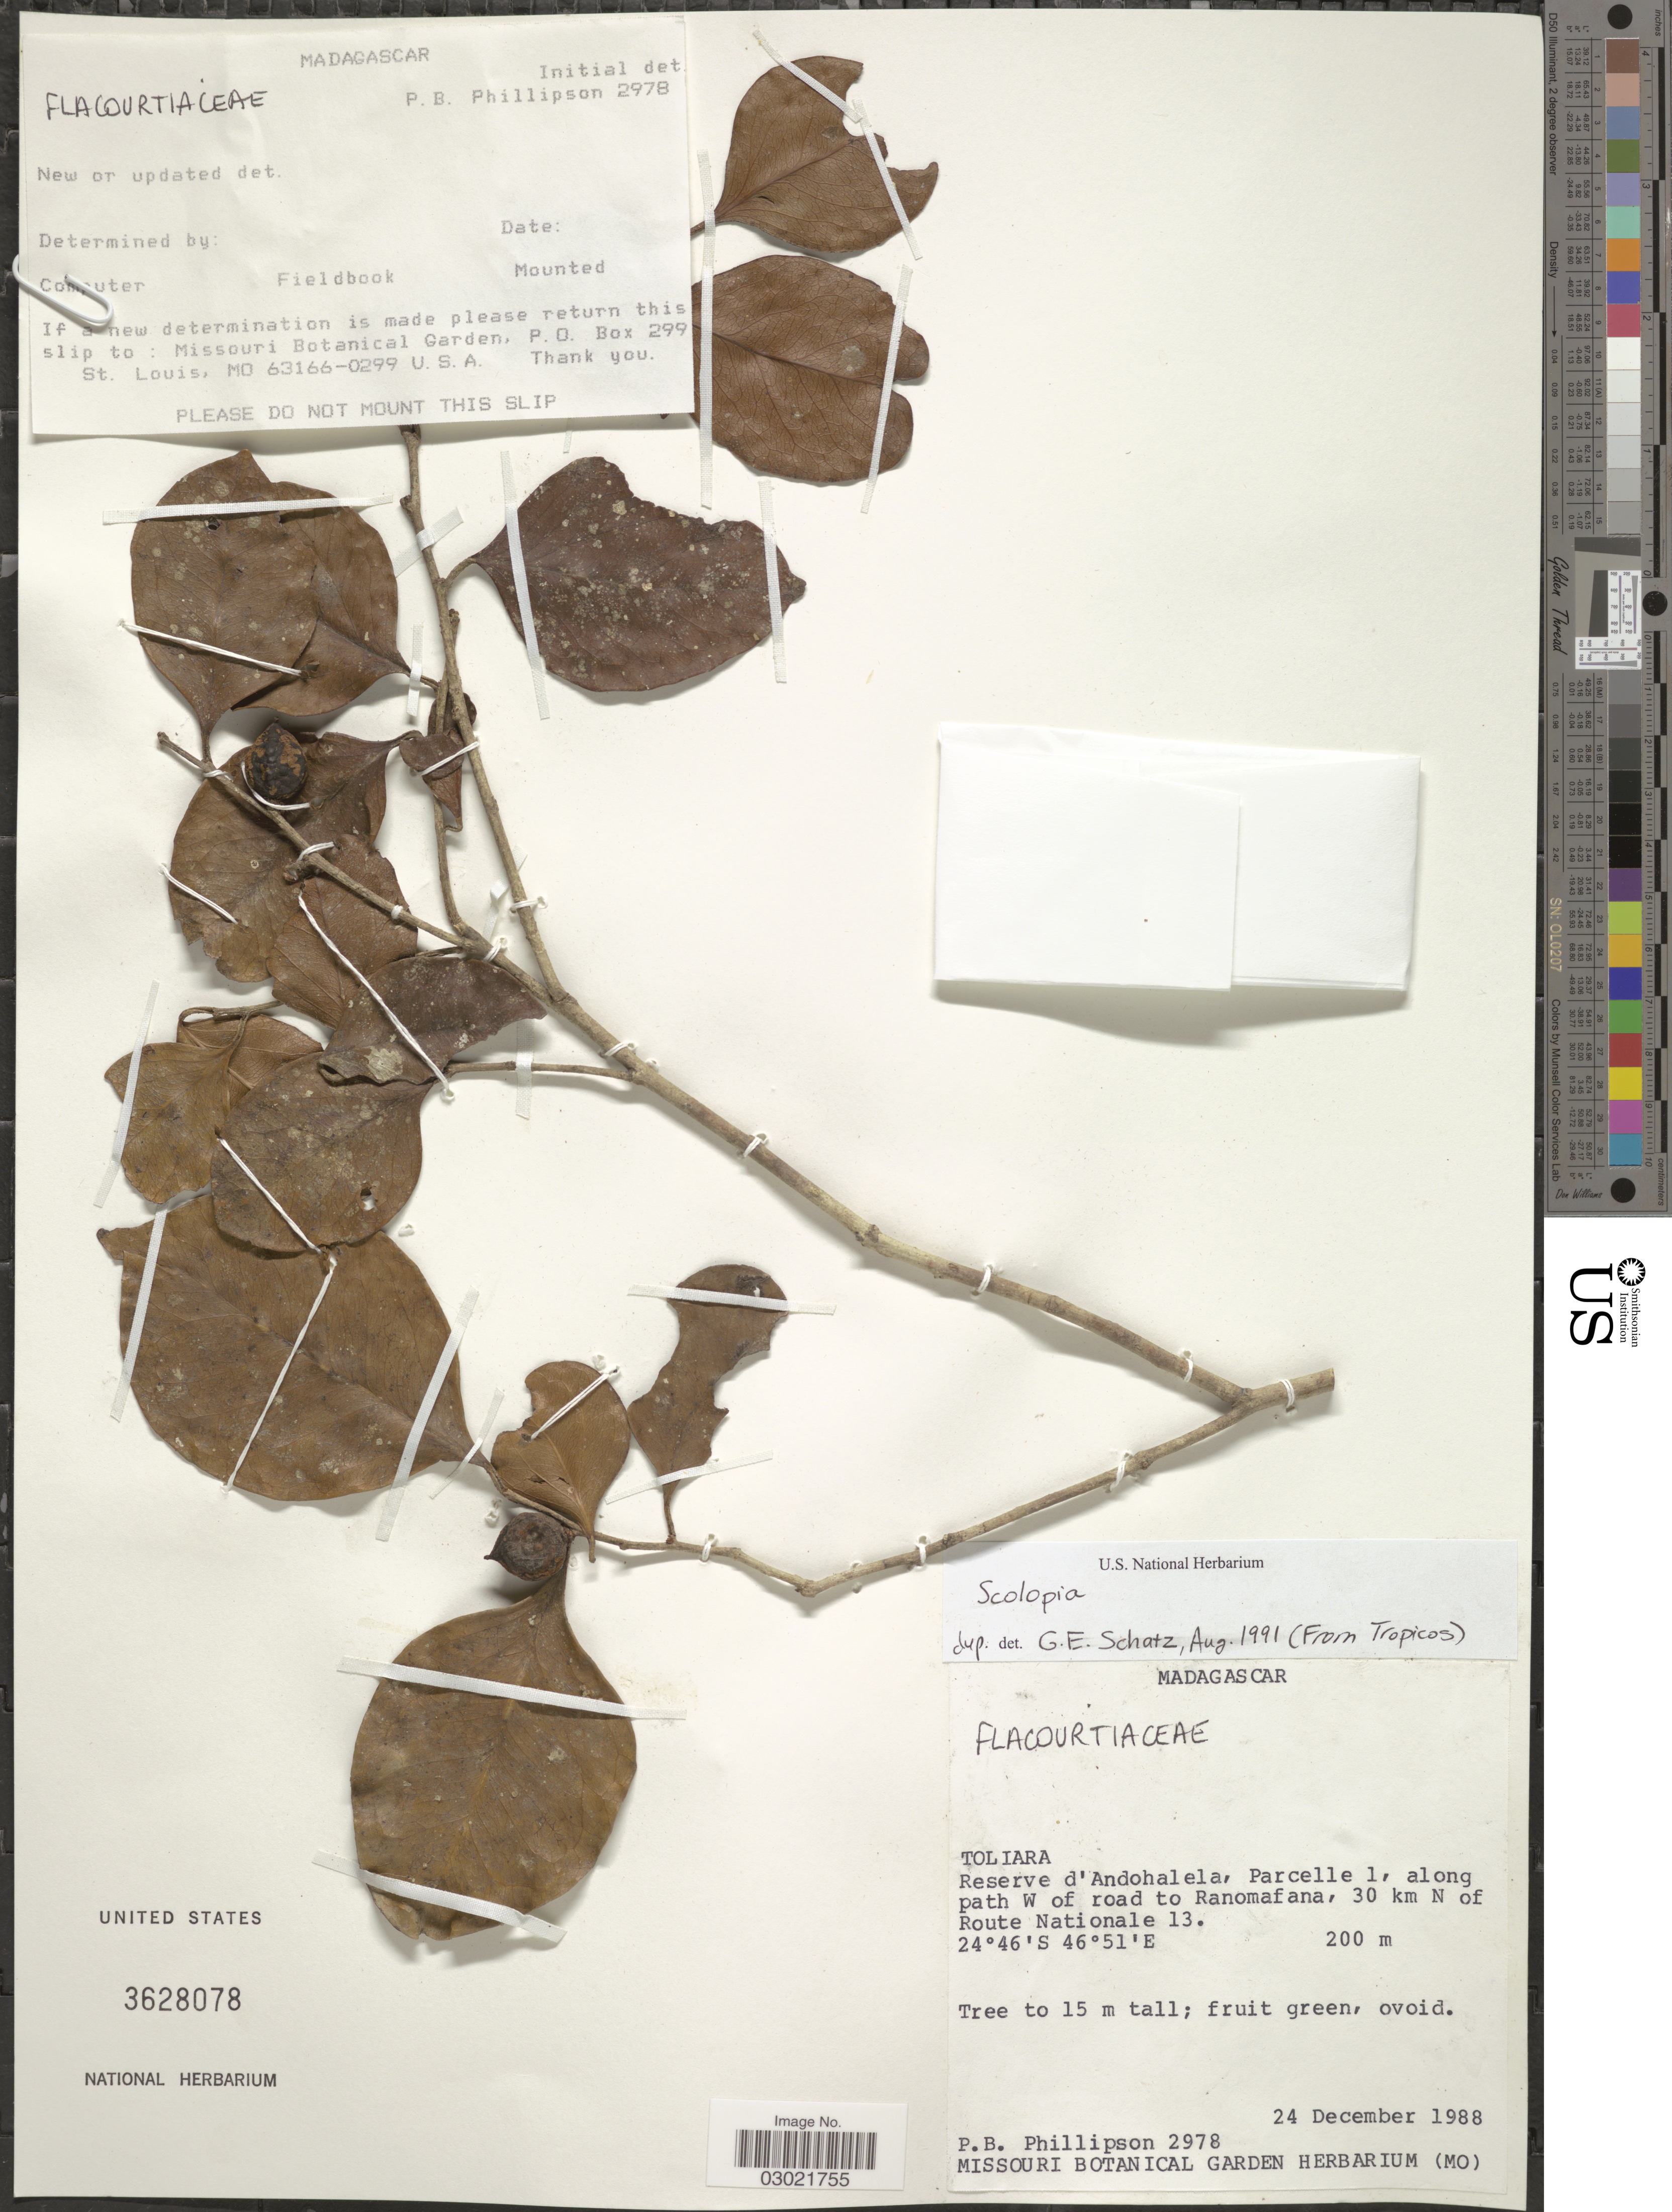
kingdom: Plantae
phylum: Tracheophyta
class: Magnoliopsida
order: Malpighiales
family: Salicaceae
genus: Scolopia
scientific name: Scolopia sp.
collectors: P. B. Phillipson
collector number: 2978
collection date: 1988-12-24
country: Madagascar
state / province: Anosy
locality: Reserve d'Andohalela, Parcelle 1, along path W of road to Ranomafana, 30 km N of Route Nationale 13.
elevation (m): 200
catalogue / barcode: US 3628078